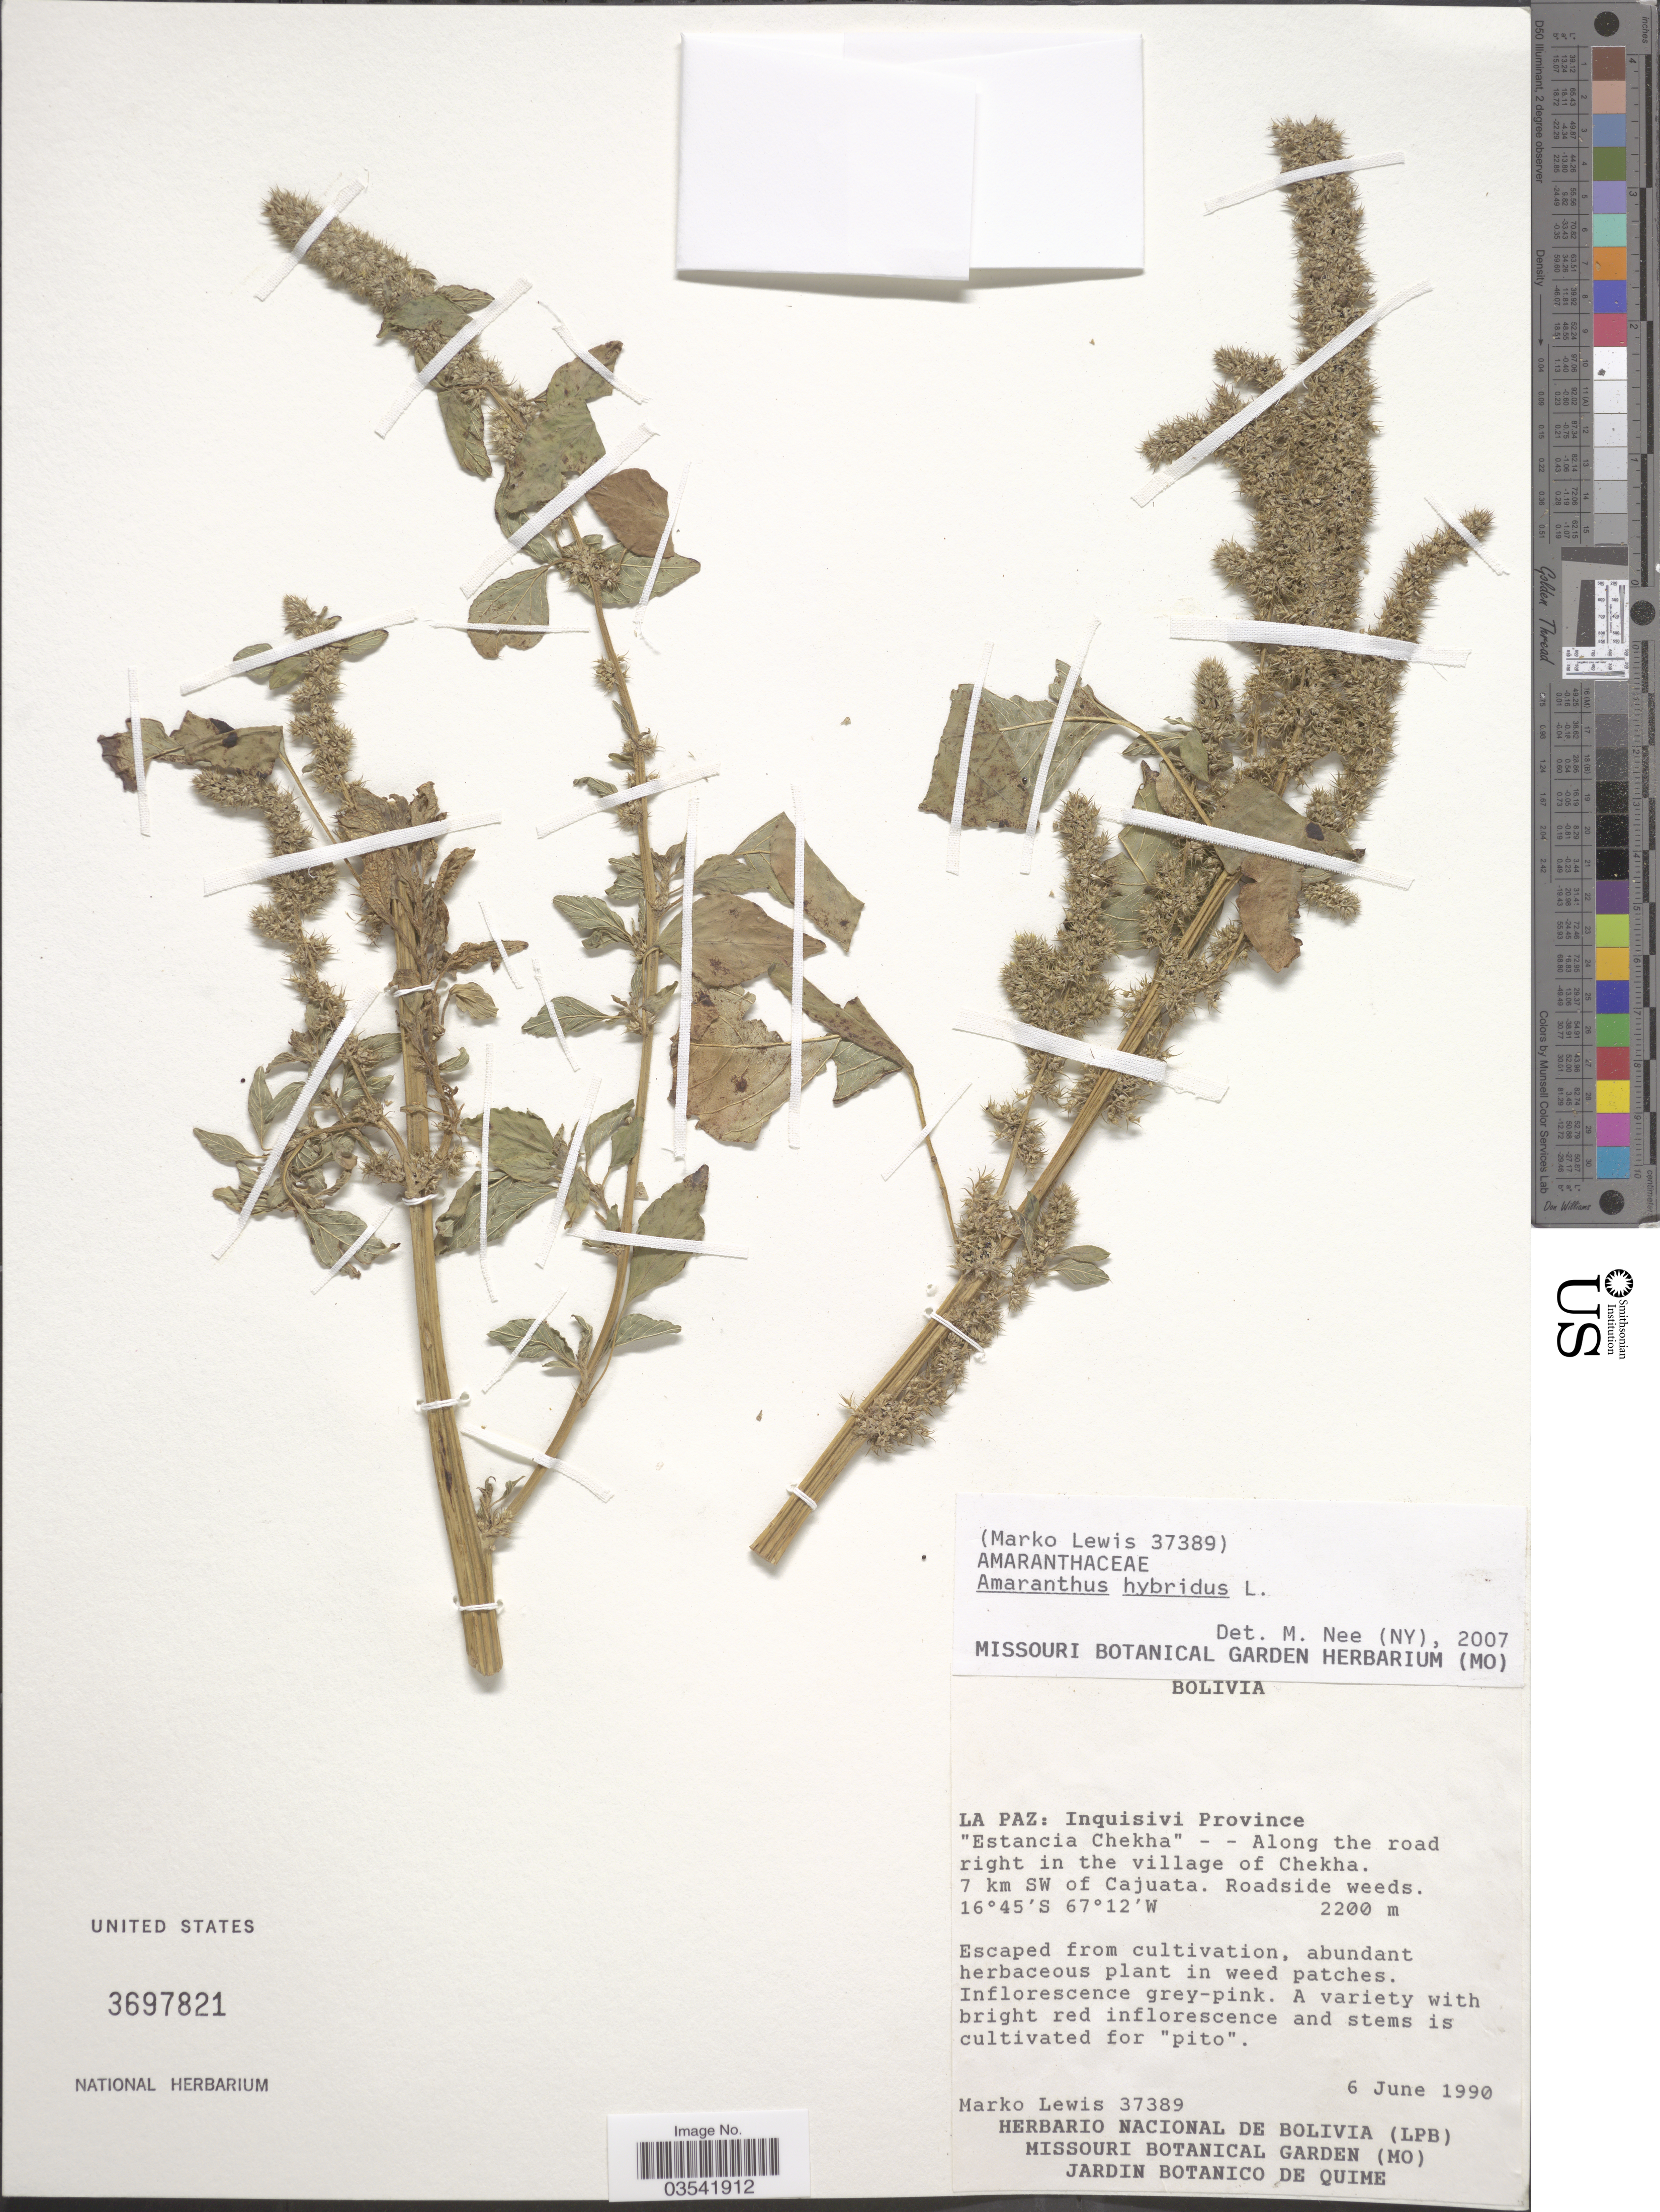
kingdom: Plantae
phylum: Tracheophyta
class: Magnoliopsida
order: Caryophyllales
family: Amaranthaceae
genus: Amaranthus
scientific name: Amaranthus hybridus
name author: L.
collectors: M. A. Lewis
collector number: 37389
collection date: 1990-06-06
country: Bolivia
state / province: La Paz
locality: Inquisivi Province. "Estancia Chekha" - - Along the road right in the village of Chekha. 7 km SW of Cajuata.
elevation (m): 2200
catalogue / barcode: US 3697821